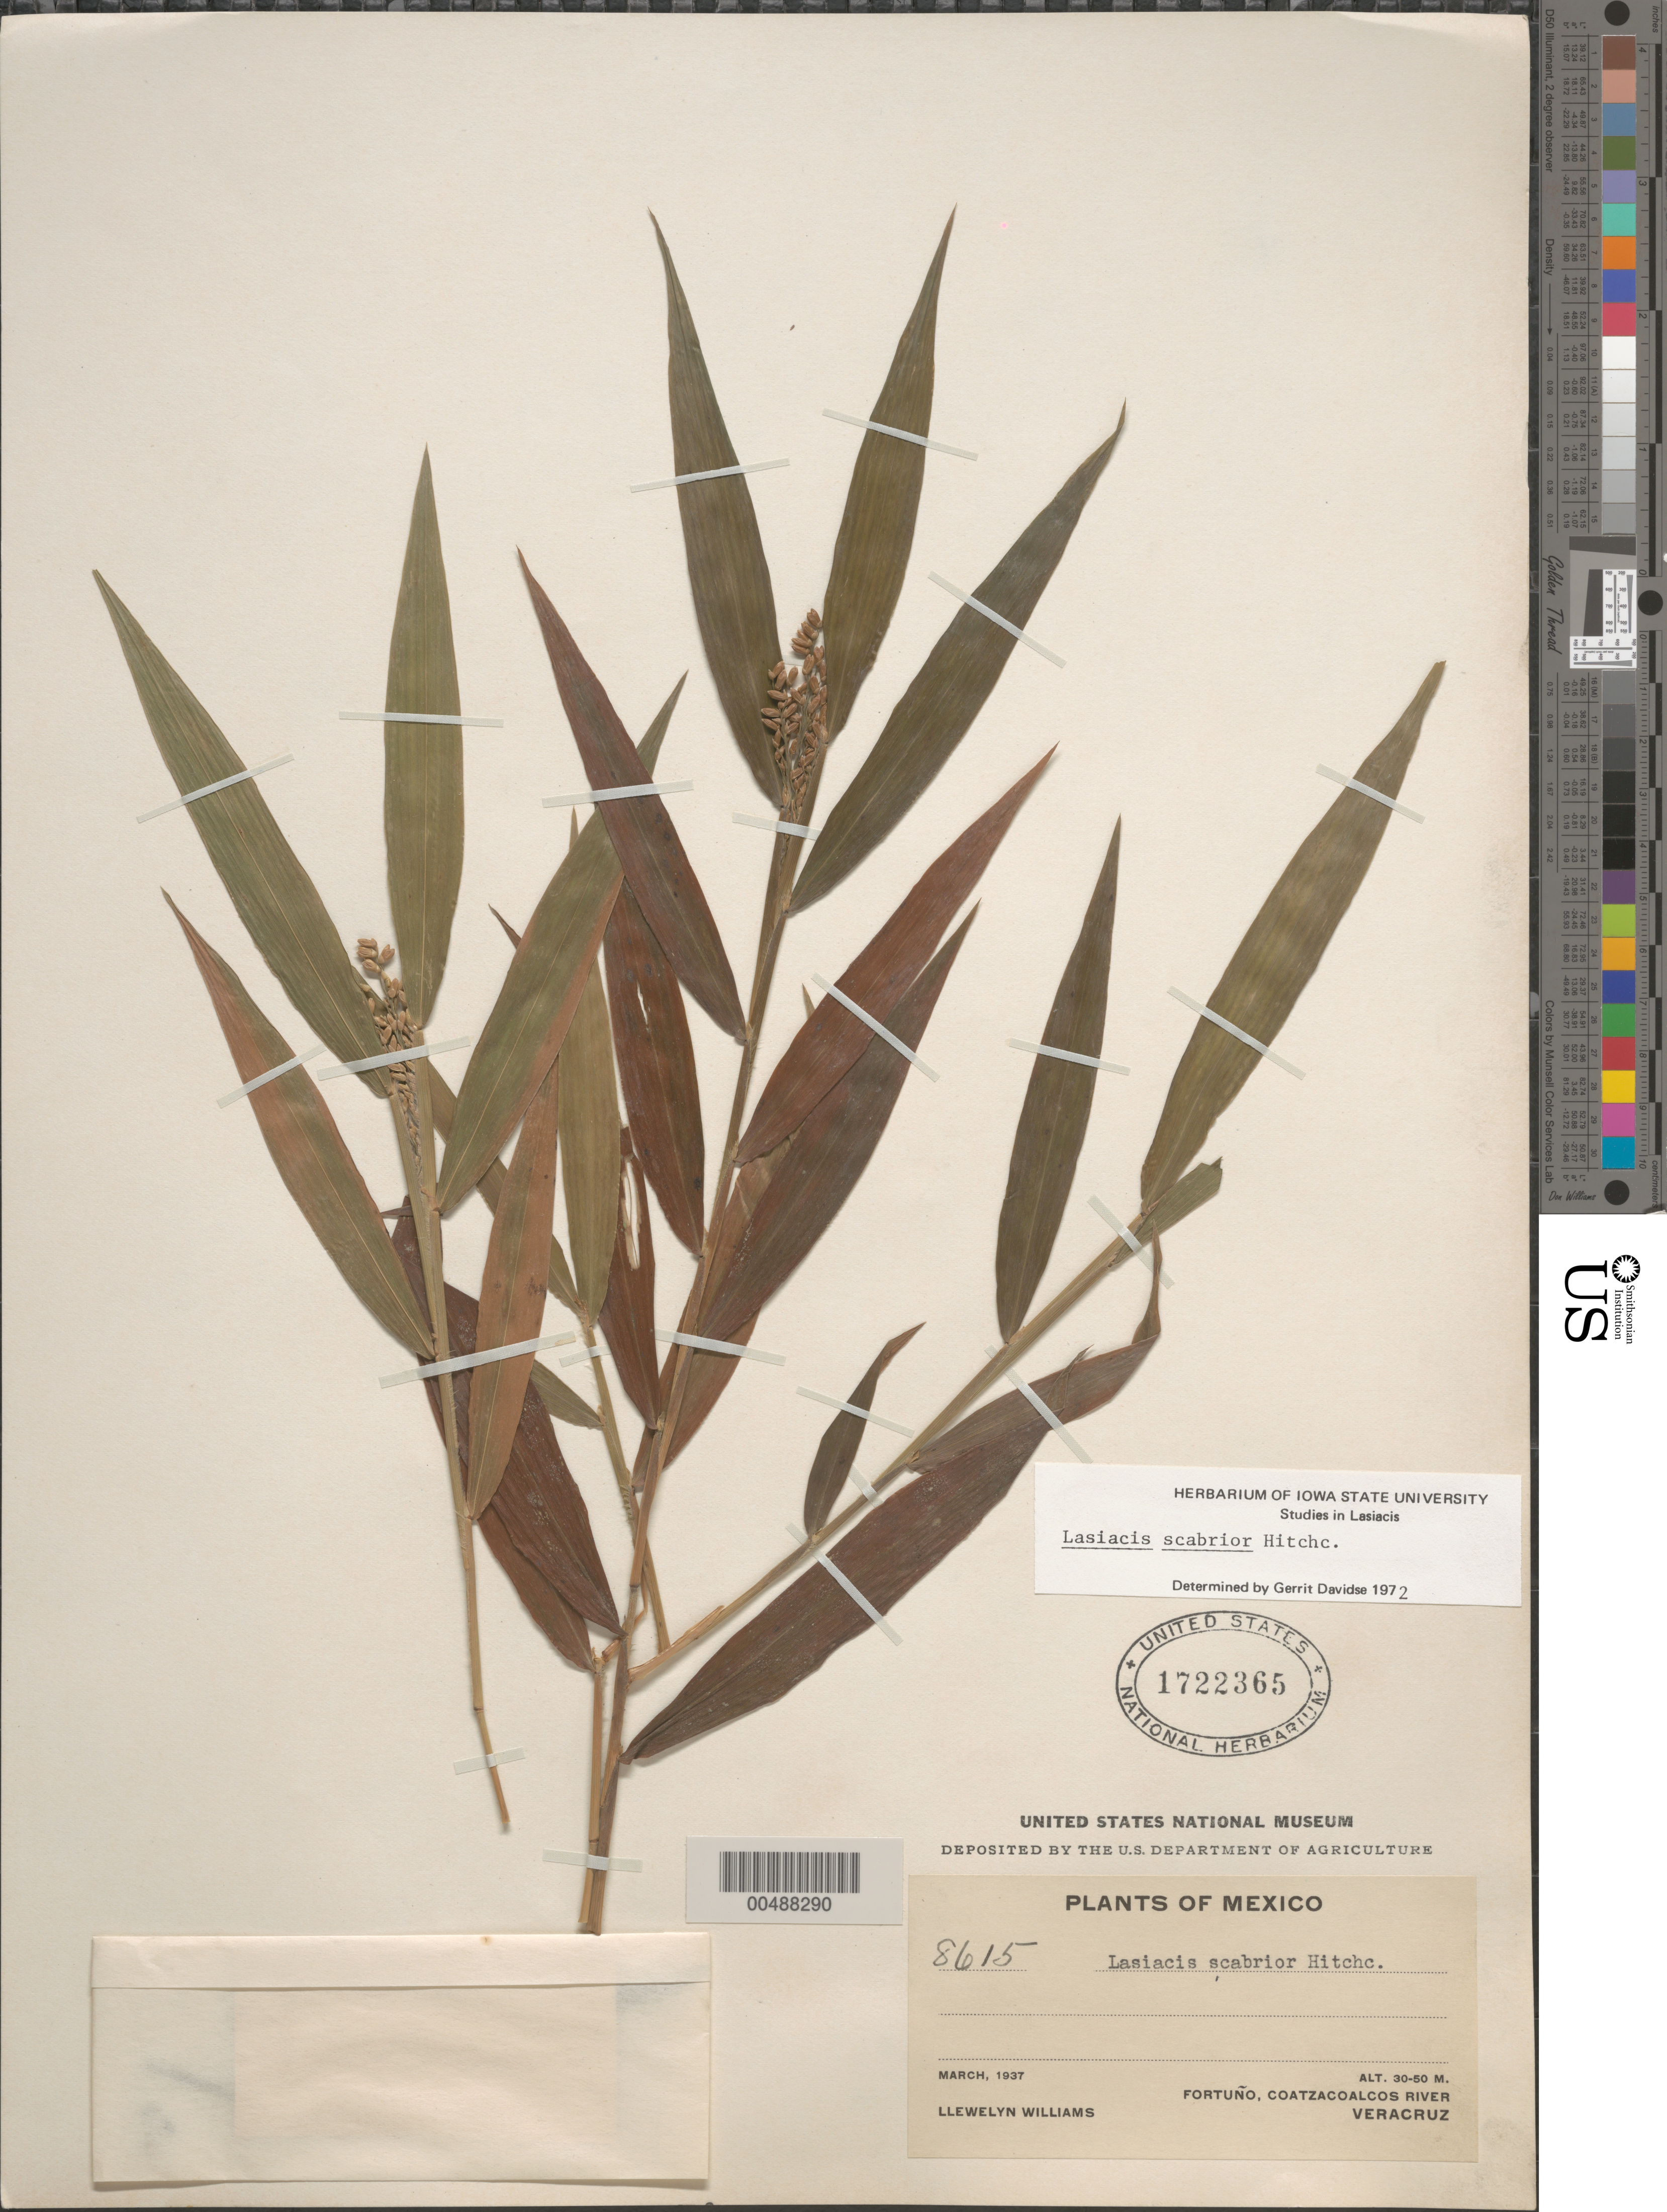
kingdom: Plantae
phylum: Tracheophyta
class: Liliopsida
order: Poales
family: Poaceae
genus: Lasiacis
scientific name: Lasiacis scabrior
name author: Hitchc.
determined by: Davidse, Gerrit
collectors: Ll. Williams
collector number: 8615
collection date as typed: Mar 1937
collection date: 1937-03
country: Mexico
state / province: Veracruz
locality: Fortu¤o, Coatzacoalcos River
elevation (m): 30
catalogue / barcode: US 1722365